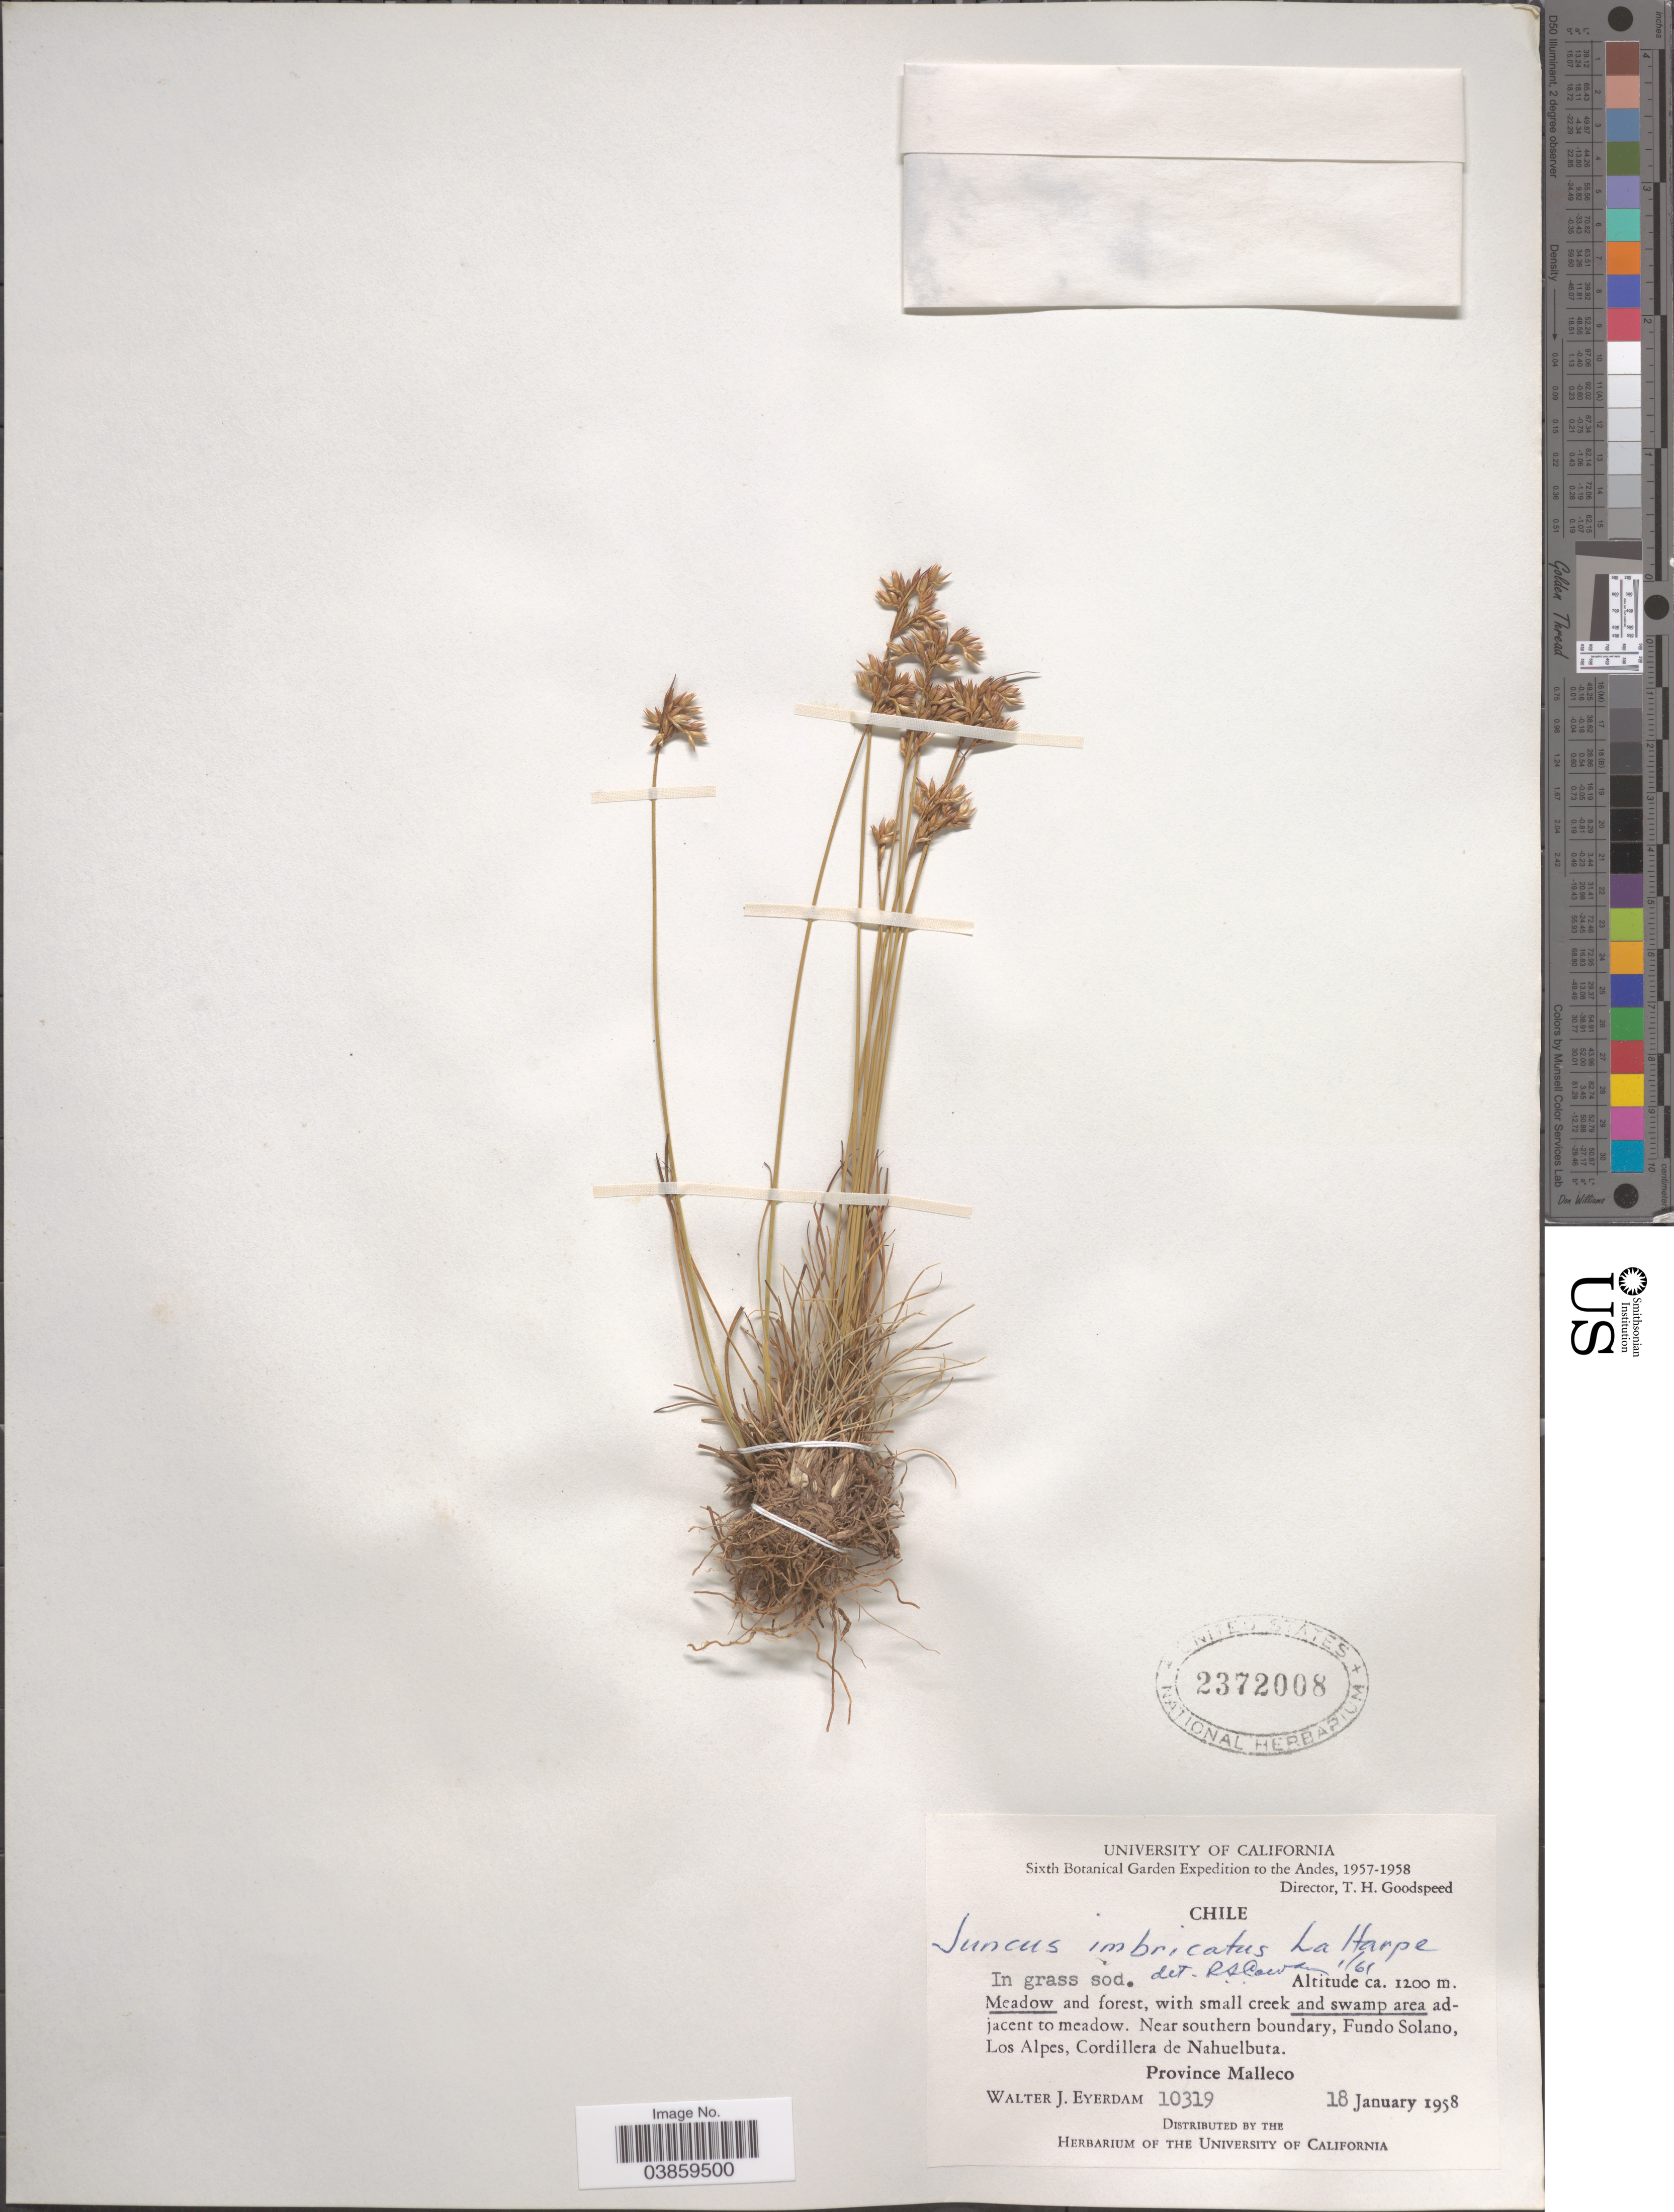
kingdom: Plantae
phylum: Tracheophyta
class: Liliopsida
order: Poales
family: Juncaceae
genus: Juncus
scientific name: Juncus imbricatus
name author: Laharpe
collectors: W. J. Eyerdam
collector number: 10319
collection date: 1958-01-18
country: Chile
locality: The Andes. Near southern boundary, Fundo Solano, Los Alpes, Cordillera de Nahuelbuta. Province Malleco.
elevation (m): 1200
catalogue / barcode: US 2372008